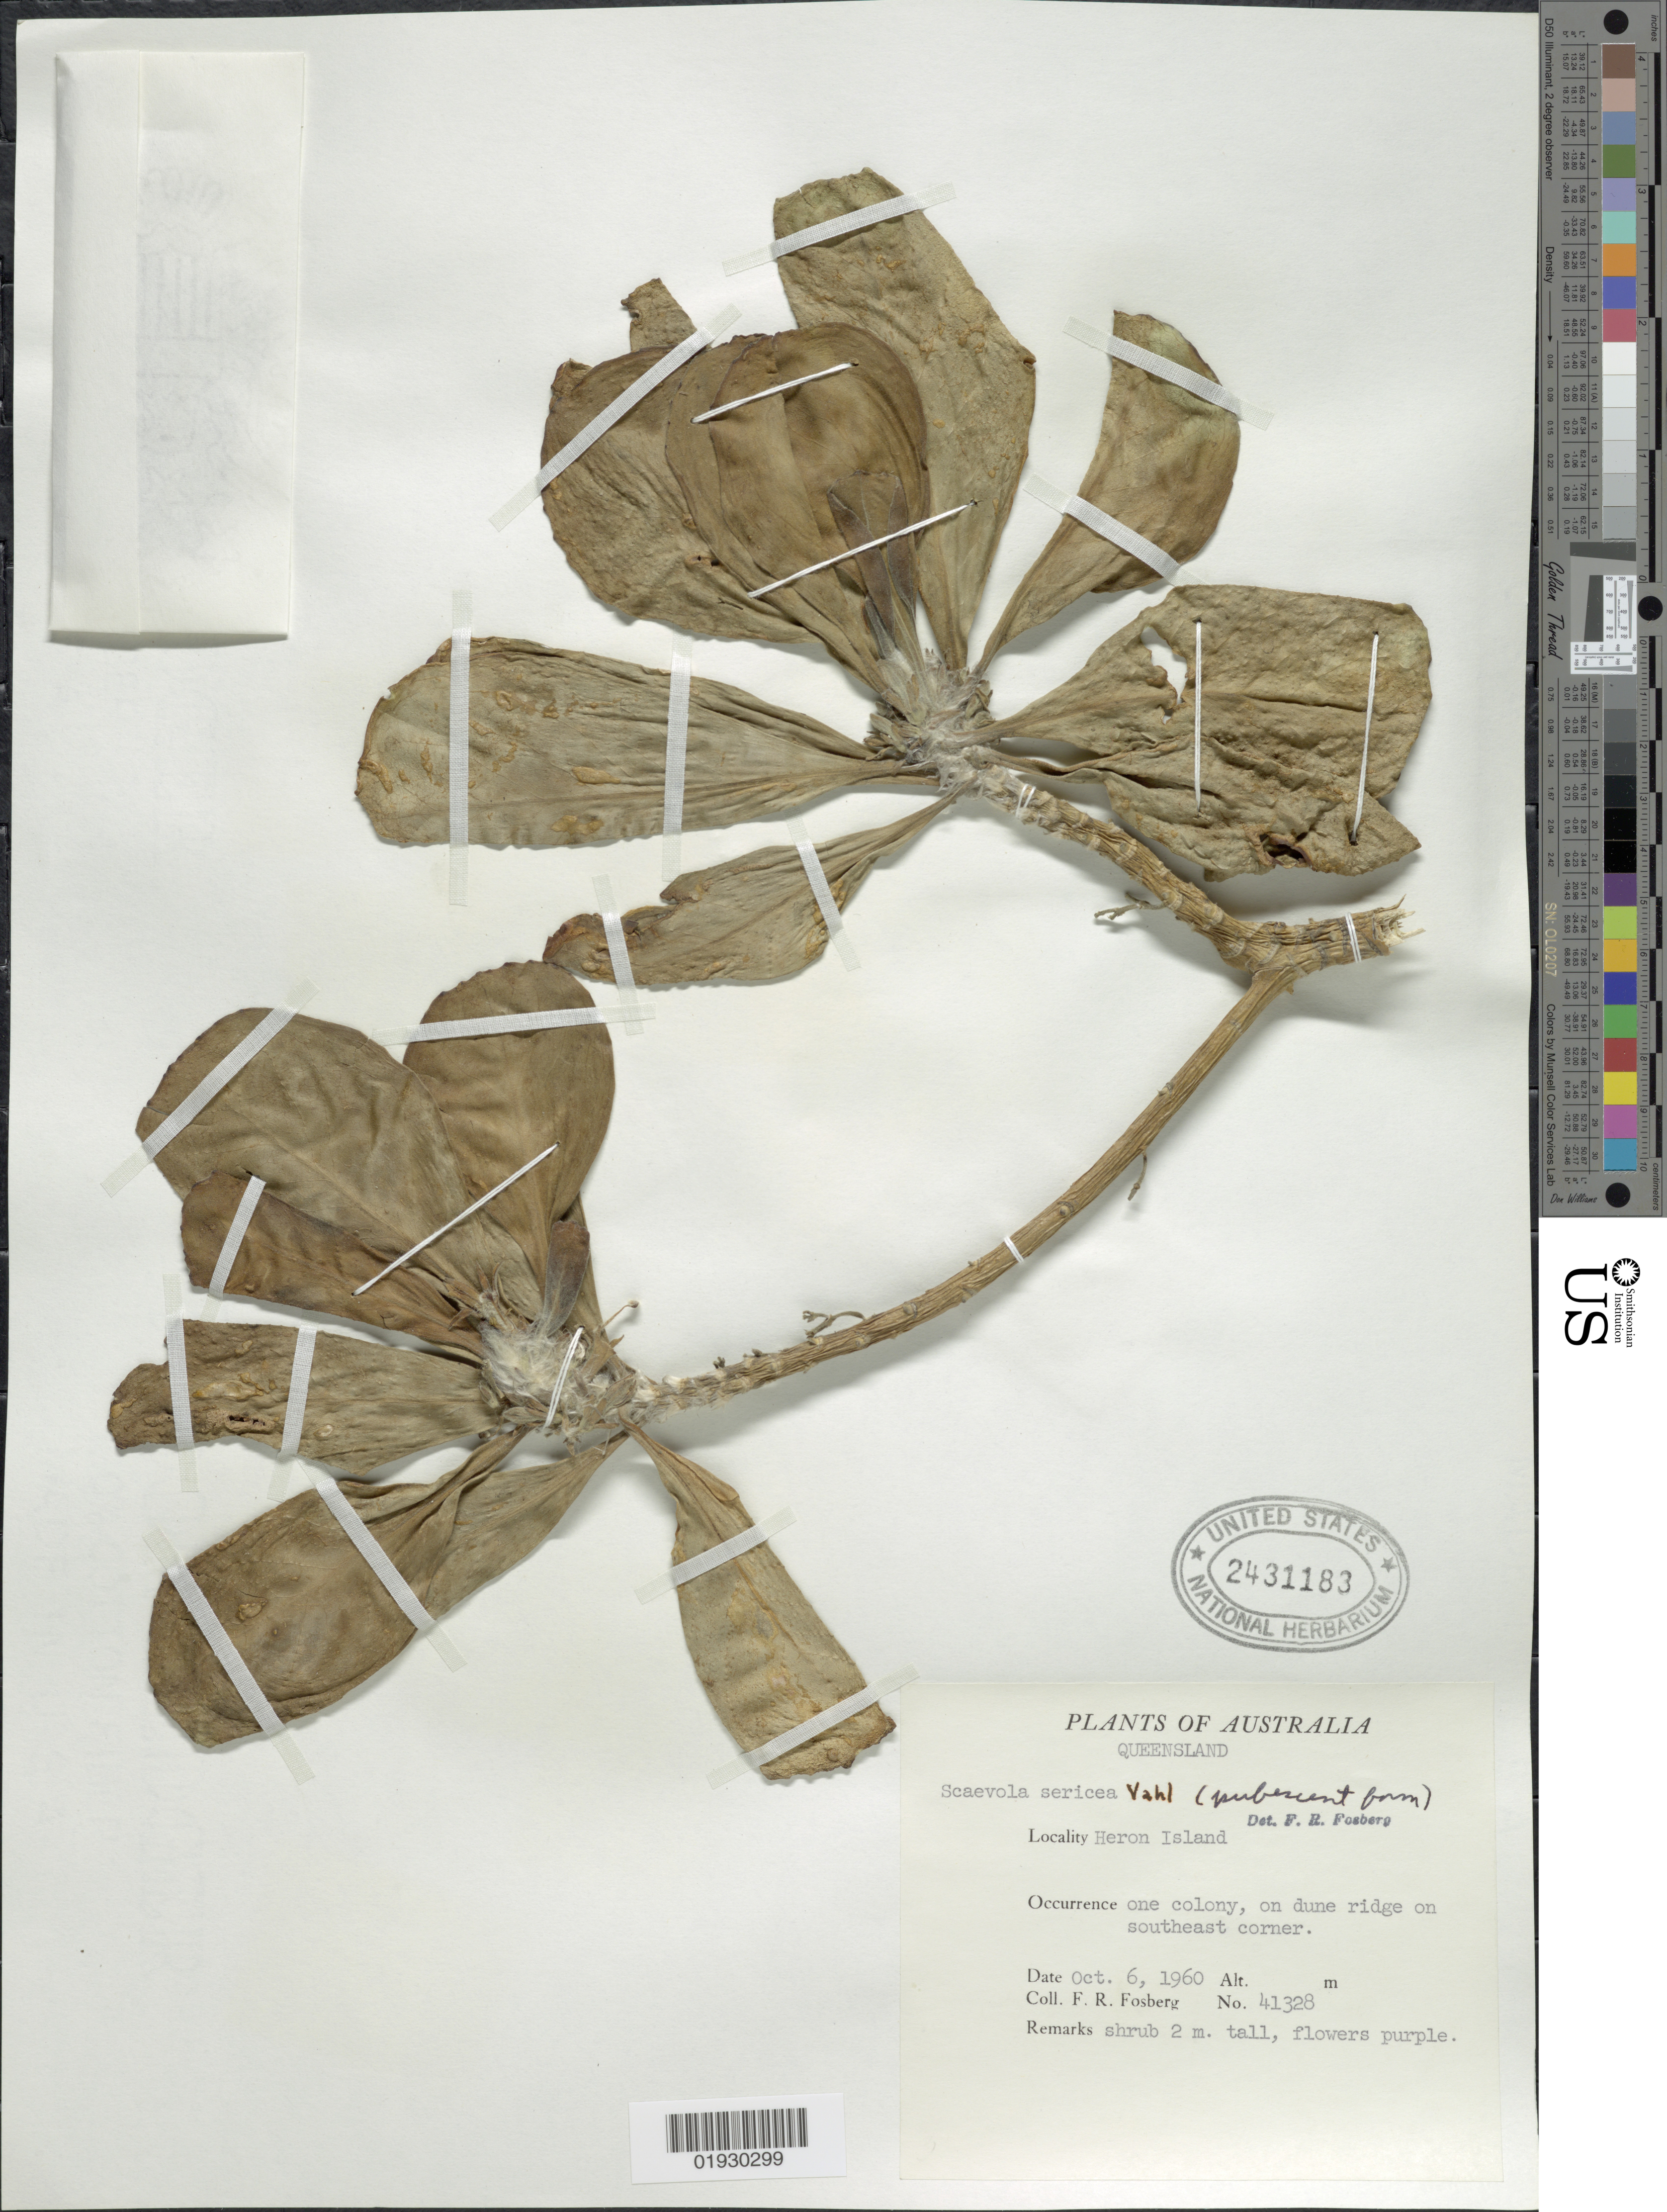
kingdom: Plantae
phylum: Tracheophyta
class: Magnoliopsida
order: Asterales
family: Goodeniaceae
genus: Scaevola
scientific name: Scaevola sericea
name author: Vahl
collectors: F. R. Fosberg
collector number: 41328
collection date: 1960-10-06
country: Australia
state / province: Queensland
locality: Heron Island.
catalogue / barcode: US 2431183